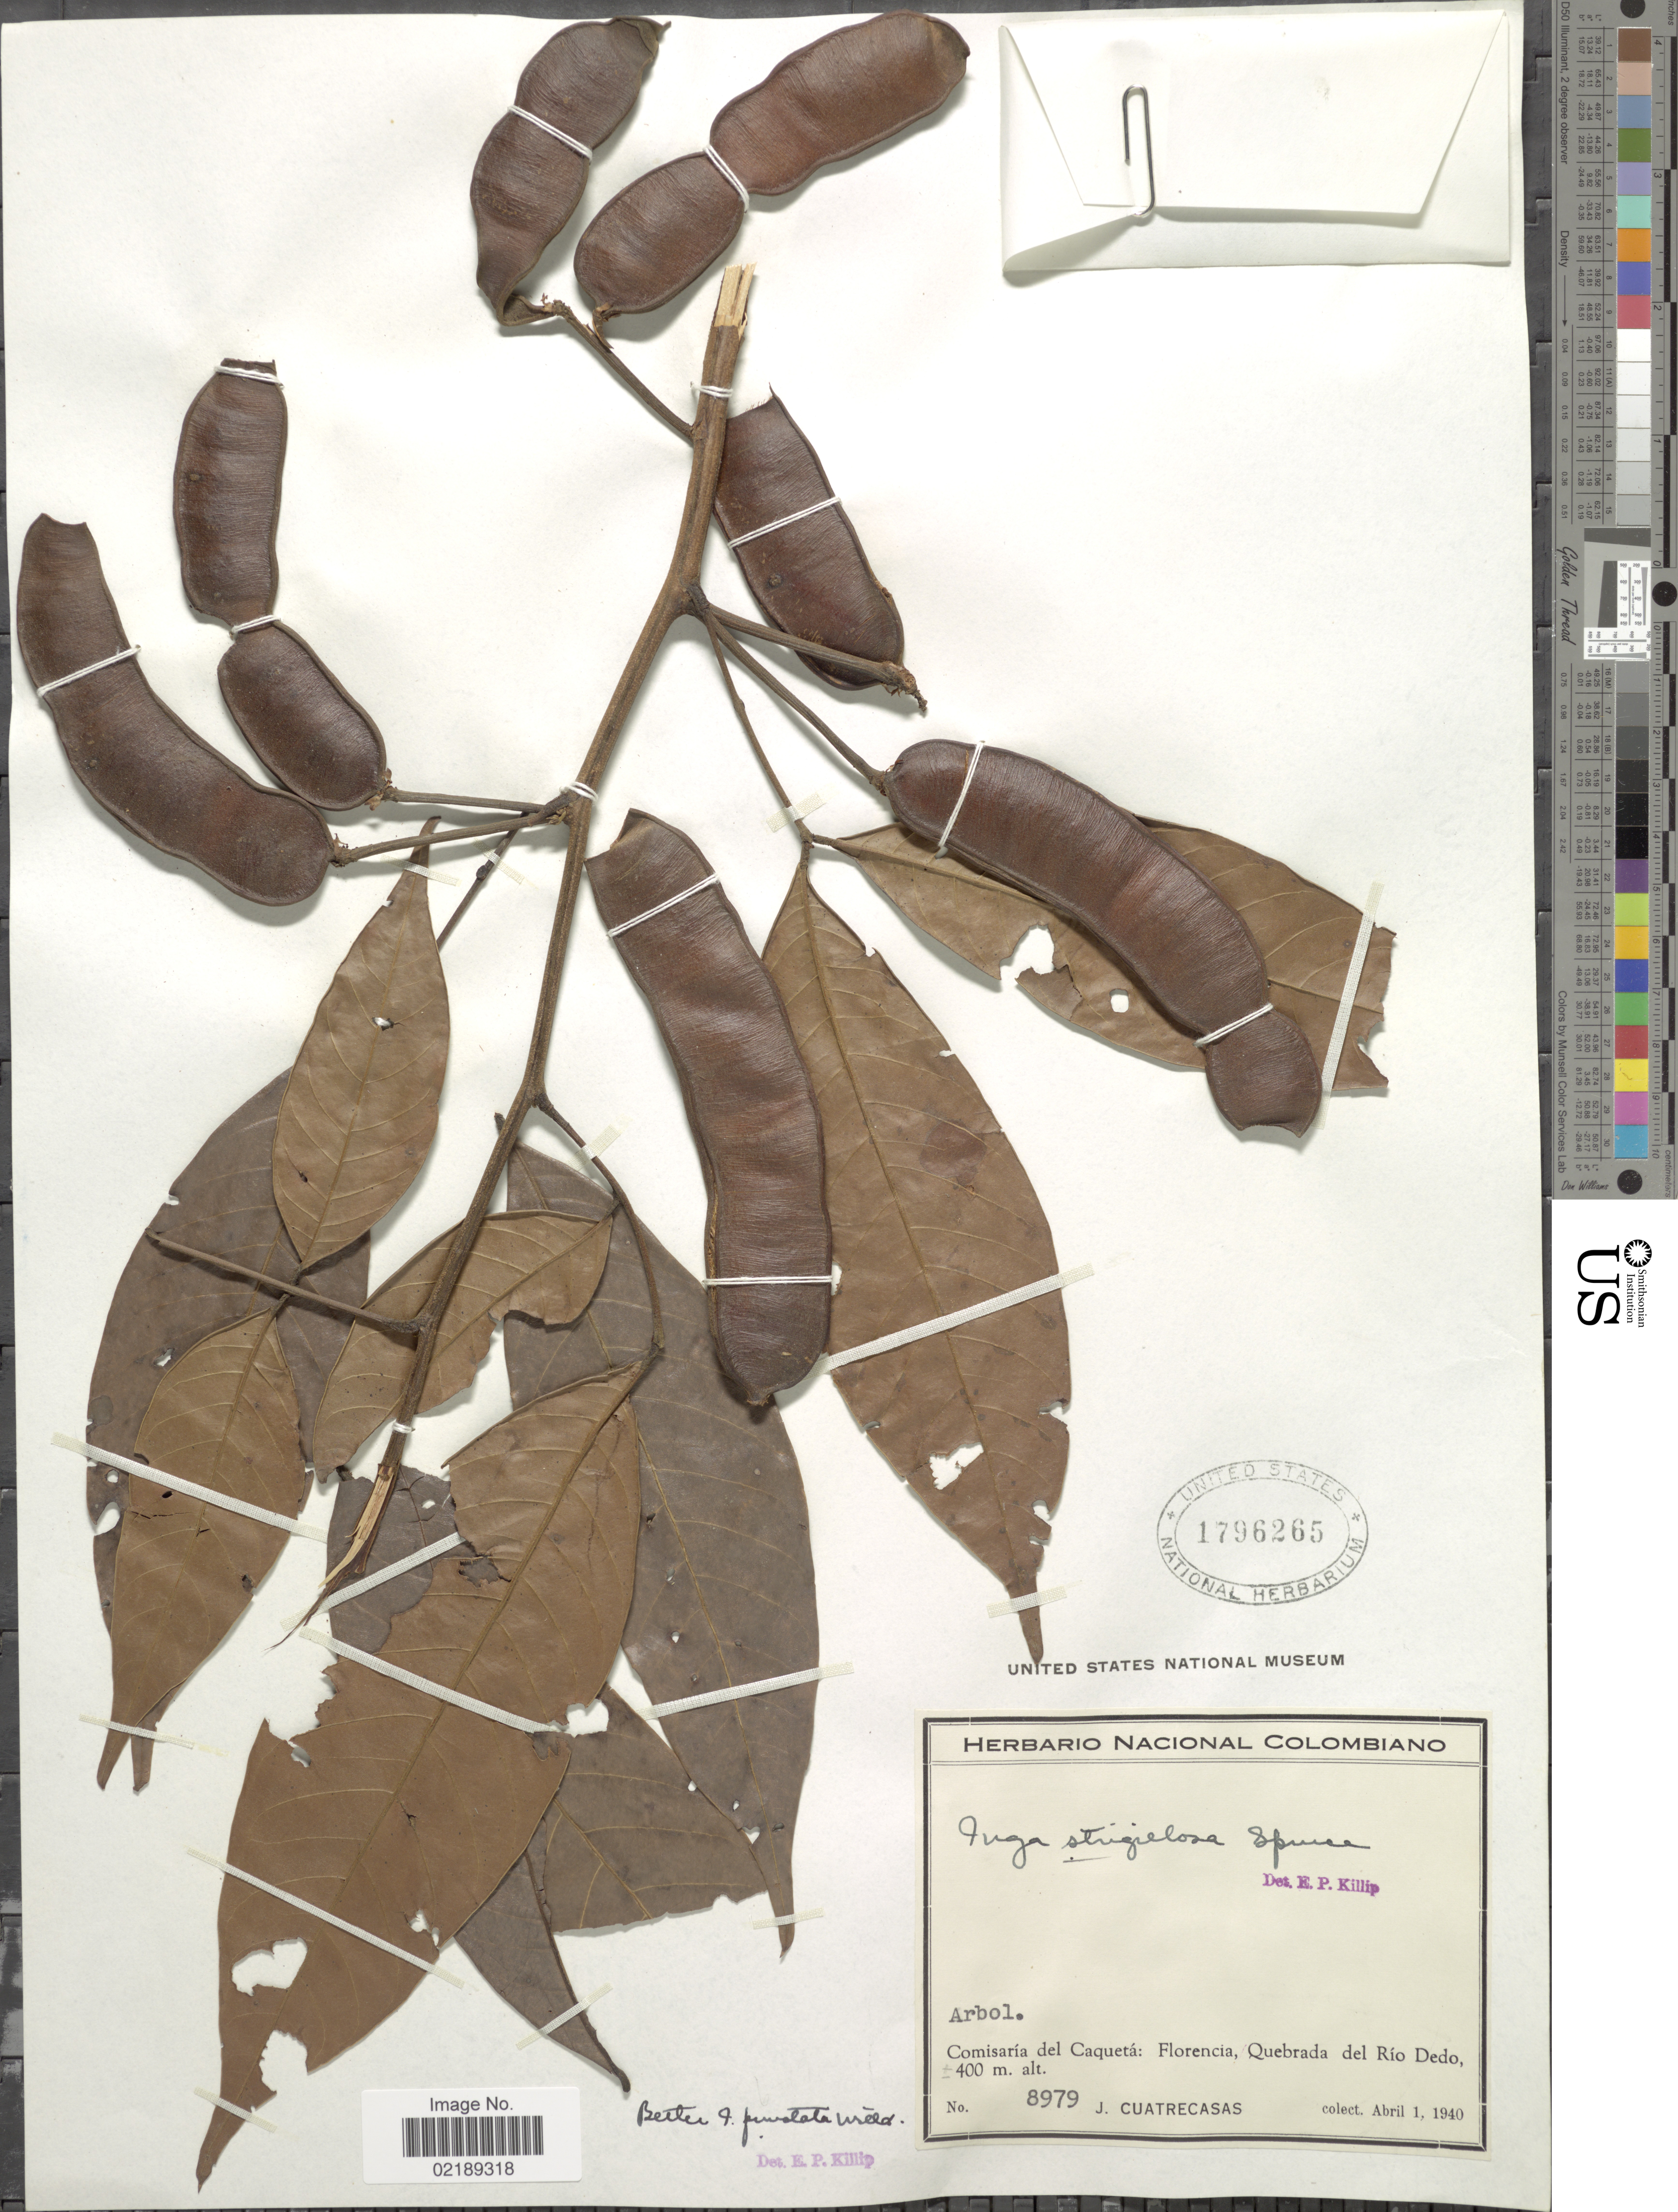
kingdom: Plantae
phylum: Tracheophyta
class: Magnoliopsida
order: Fabales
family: Fabaceae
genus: Inga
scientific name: Inga punctata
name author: Willd.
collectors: J. Cuatrecasas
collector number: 8979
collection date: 1940-04-01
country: Colombia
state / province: Caquetá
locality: Comisaria del Caqueta: Florencia, Quebrada del Rio Dedo.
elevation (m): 400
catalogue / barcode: US 1796265